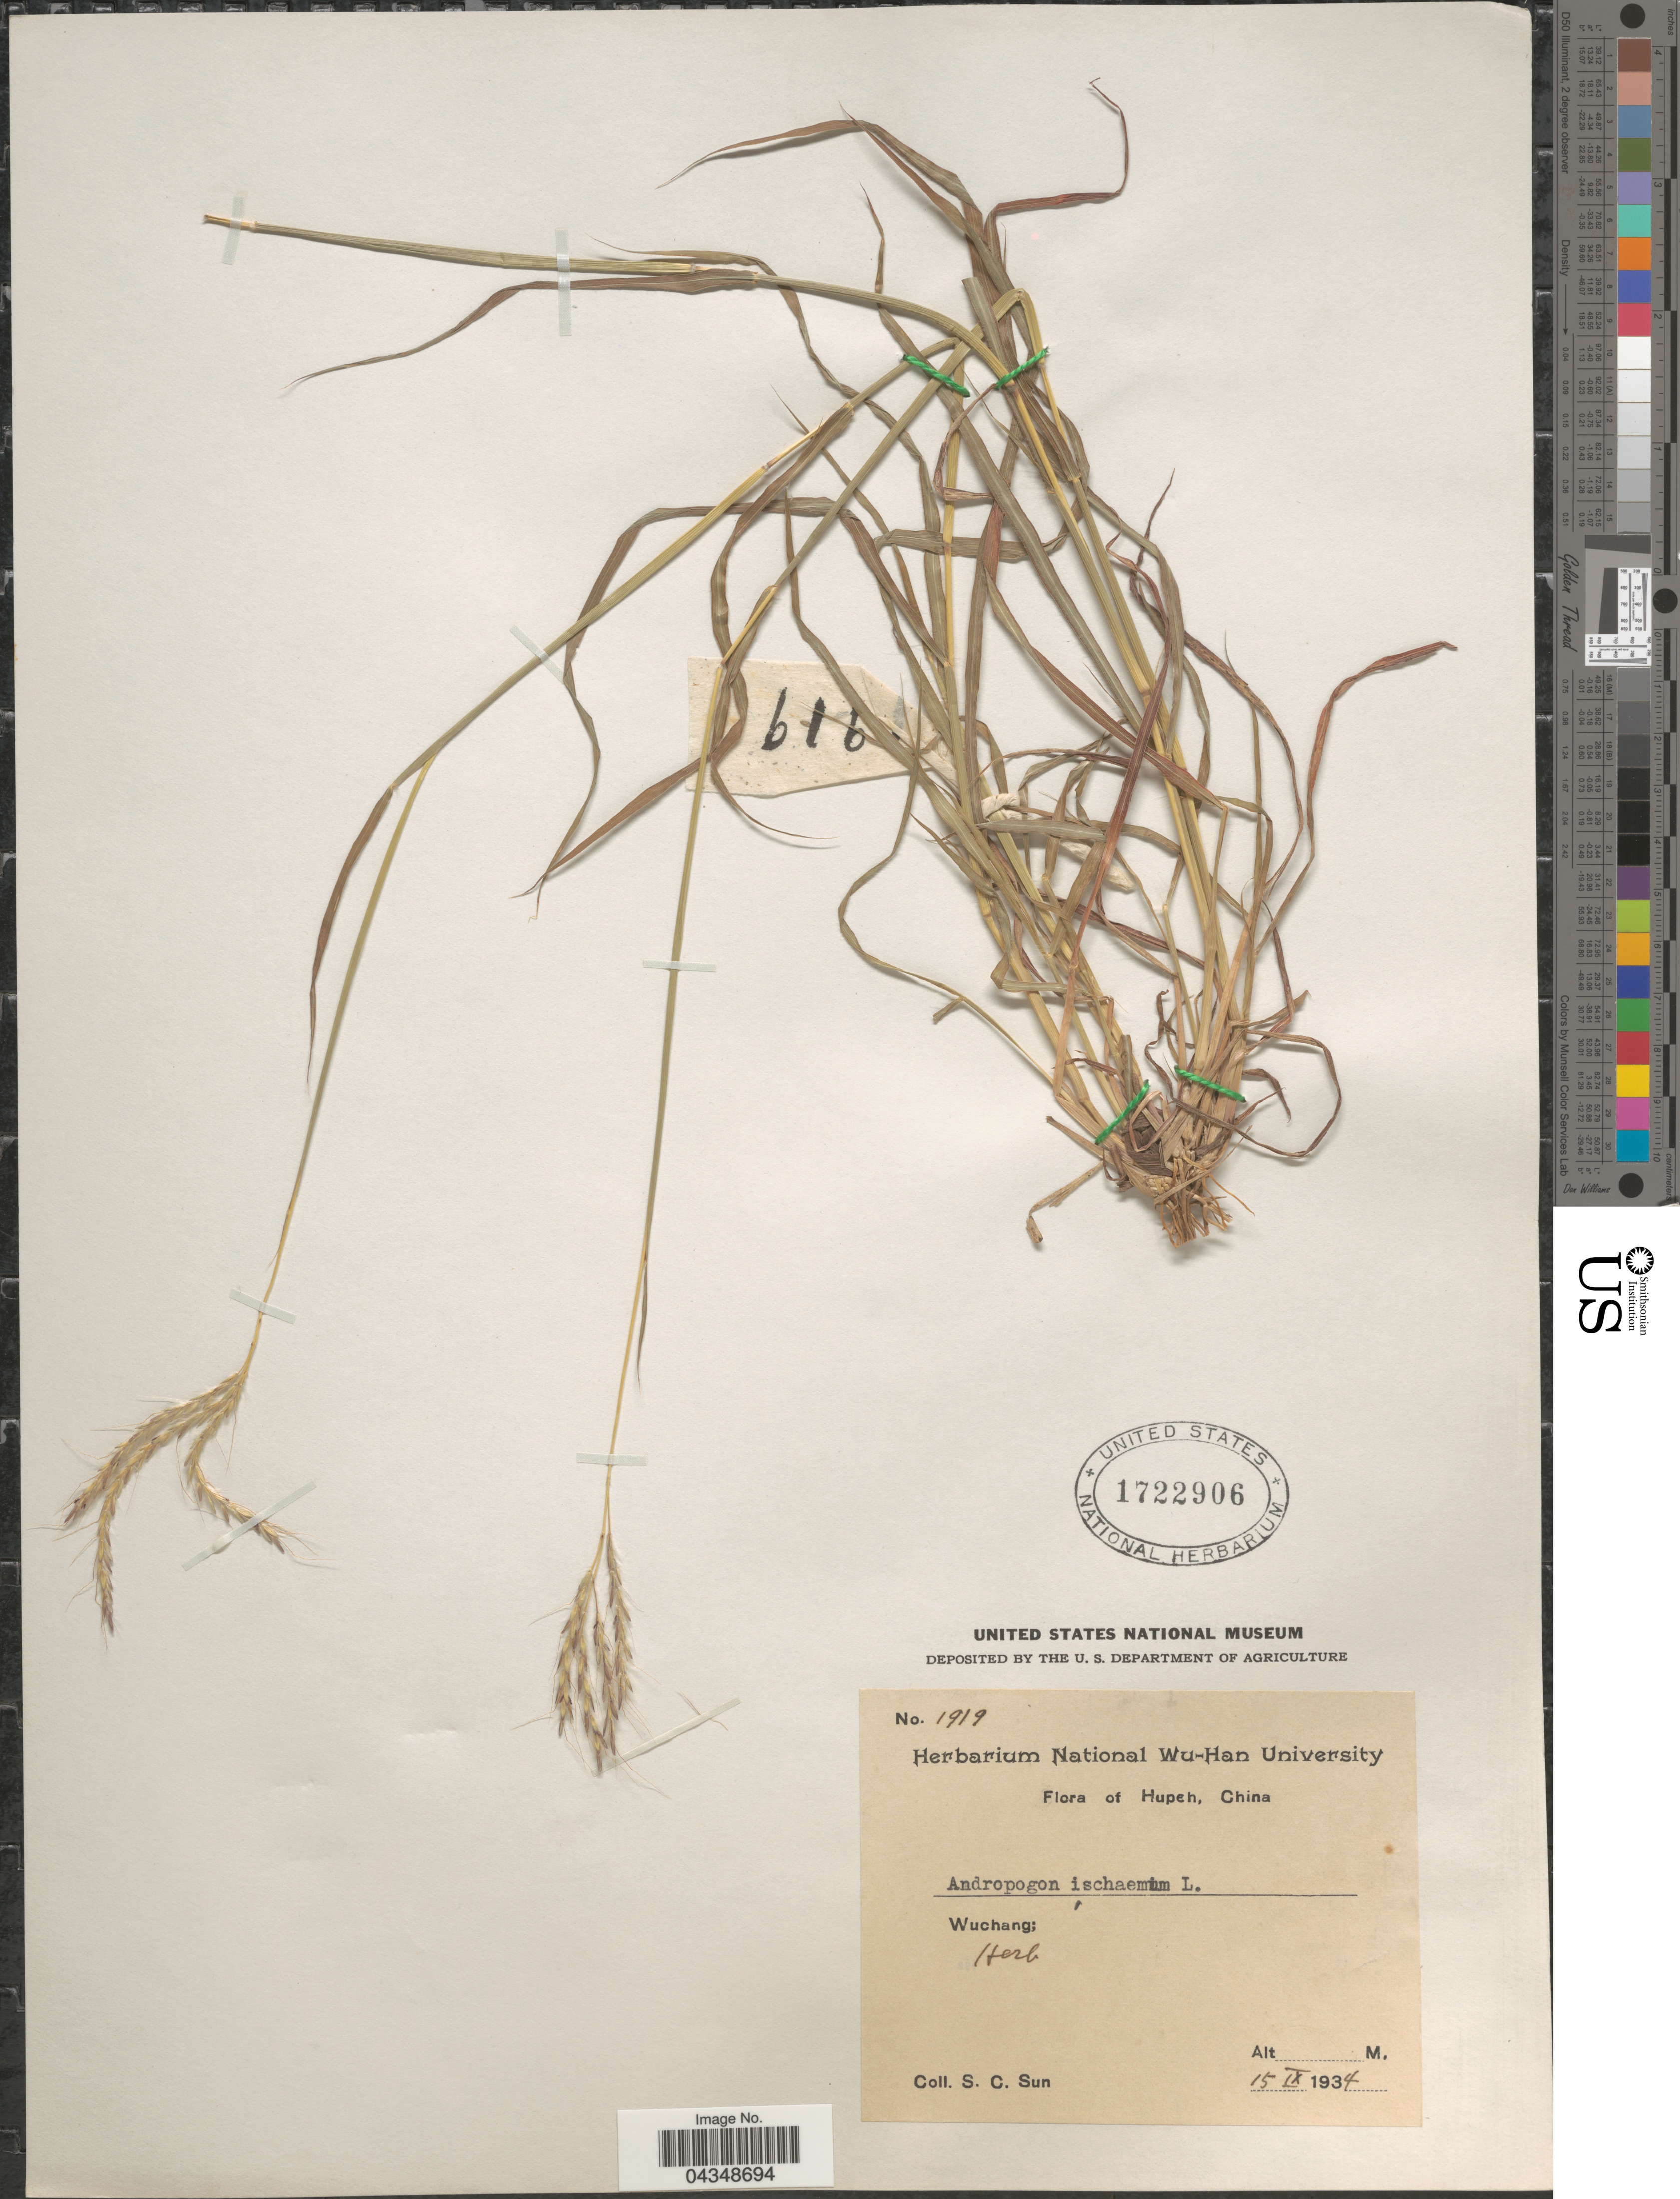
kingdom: Plantae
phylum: Tracheophyta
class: Liliopsida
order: Poales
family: Poaceae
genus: Bothriochloa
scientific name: Bothriochloa ischaemum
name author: (L.) Keng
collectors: S. C. Sun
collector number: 1919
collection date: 1934-09-15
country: China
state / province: Hubei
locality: Hupeh. Wuchang.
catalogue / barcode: US 1722906